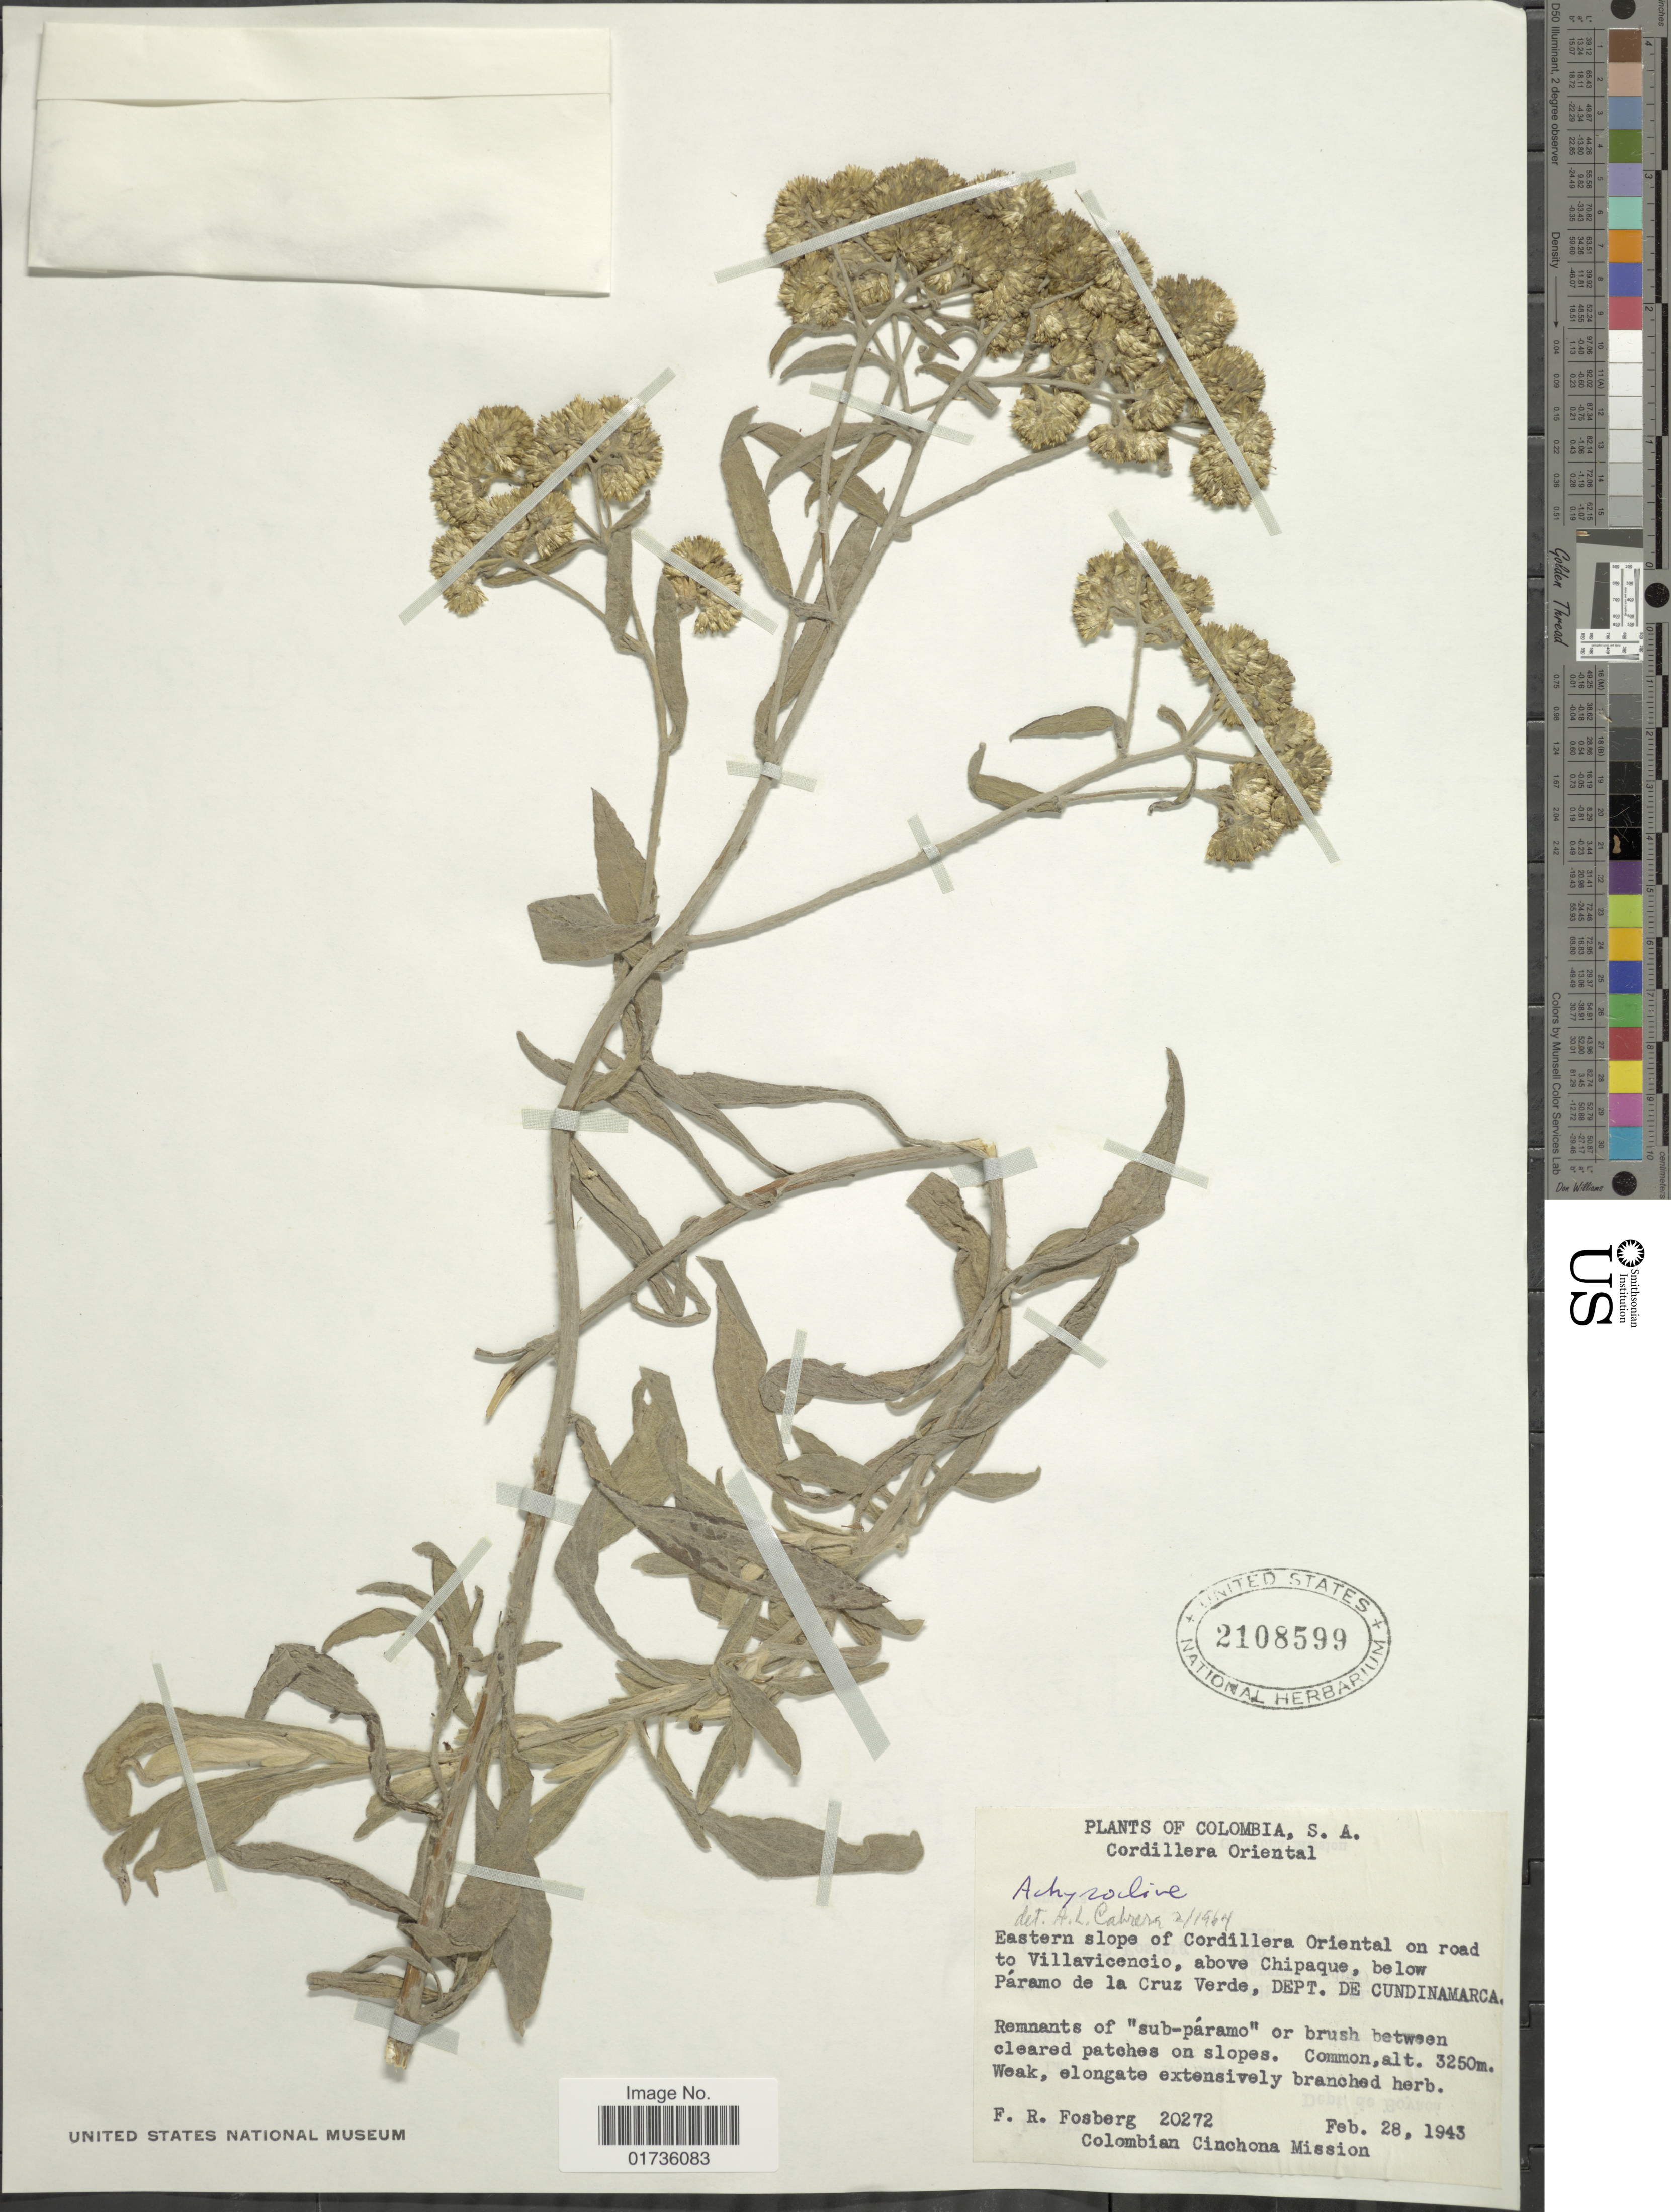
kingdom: Plantae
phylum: Tracheophyta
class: Magnoliopsida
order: Asterales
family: Asteraceae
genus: Achyrocline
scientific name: Achyrocline sp.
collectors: F. R. Fosberg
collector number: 20272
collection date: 1943-02-28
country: Colombia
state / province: Cundinamarca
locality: Cordillera Oriental, Eastern slope of Cordillera Oriental on road to Villavicencio, above Chipaque, below Páramo de la Cruz Verde, Dept de Cundinamarca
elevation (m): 3250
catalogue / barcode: US 2108599